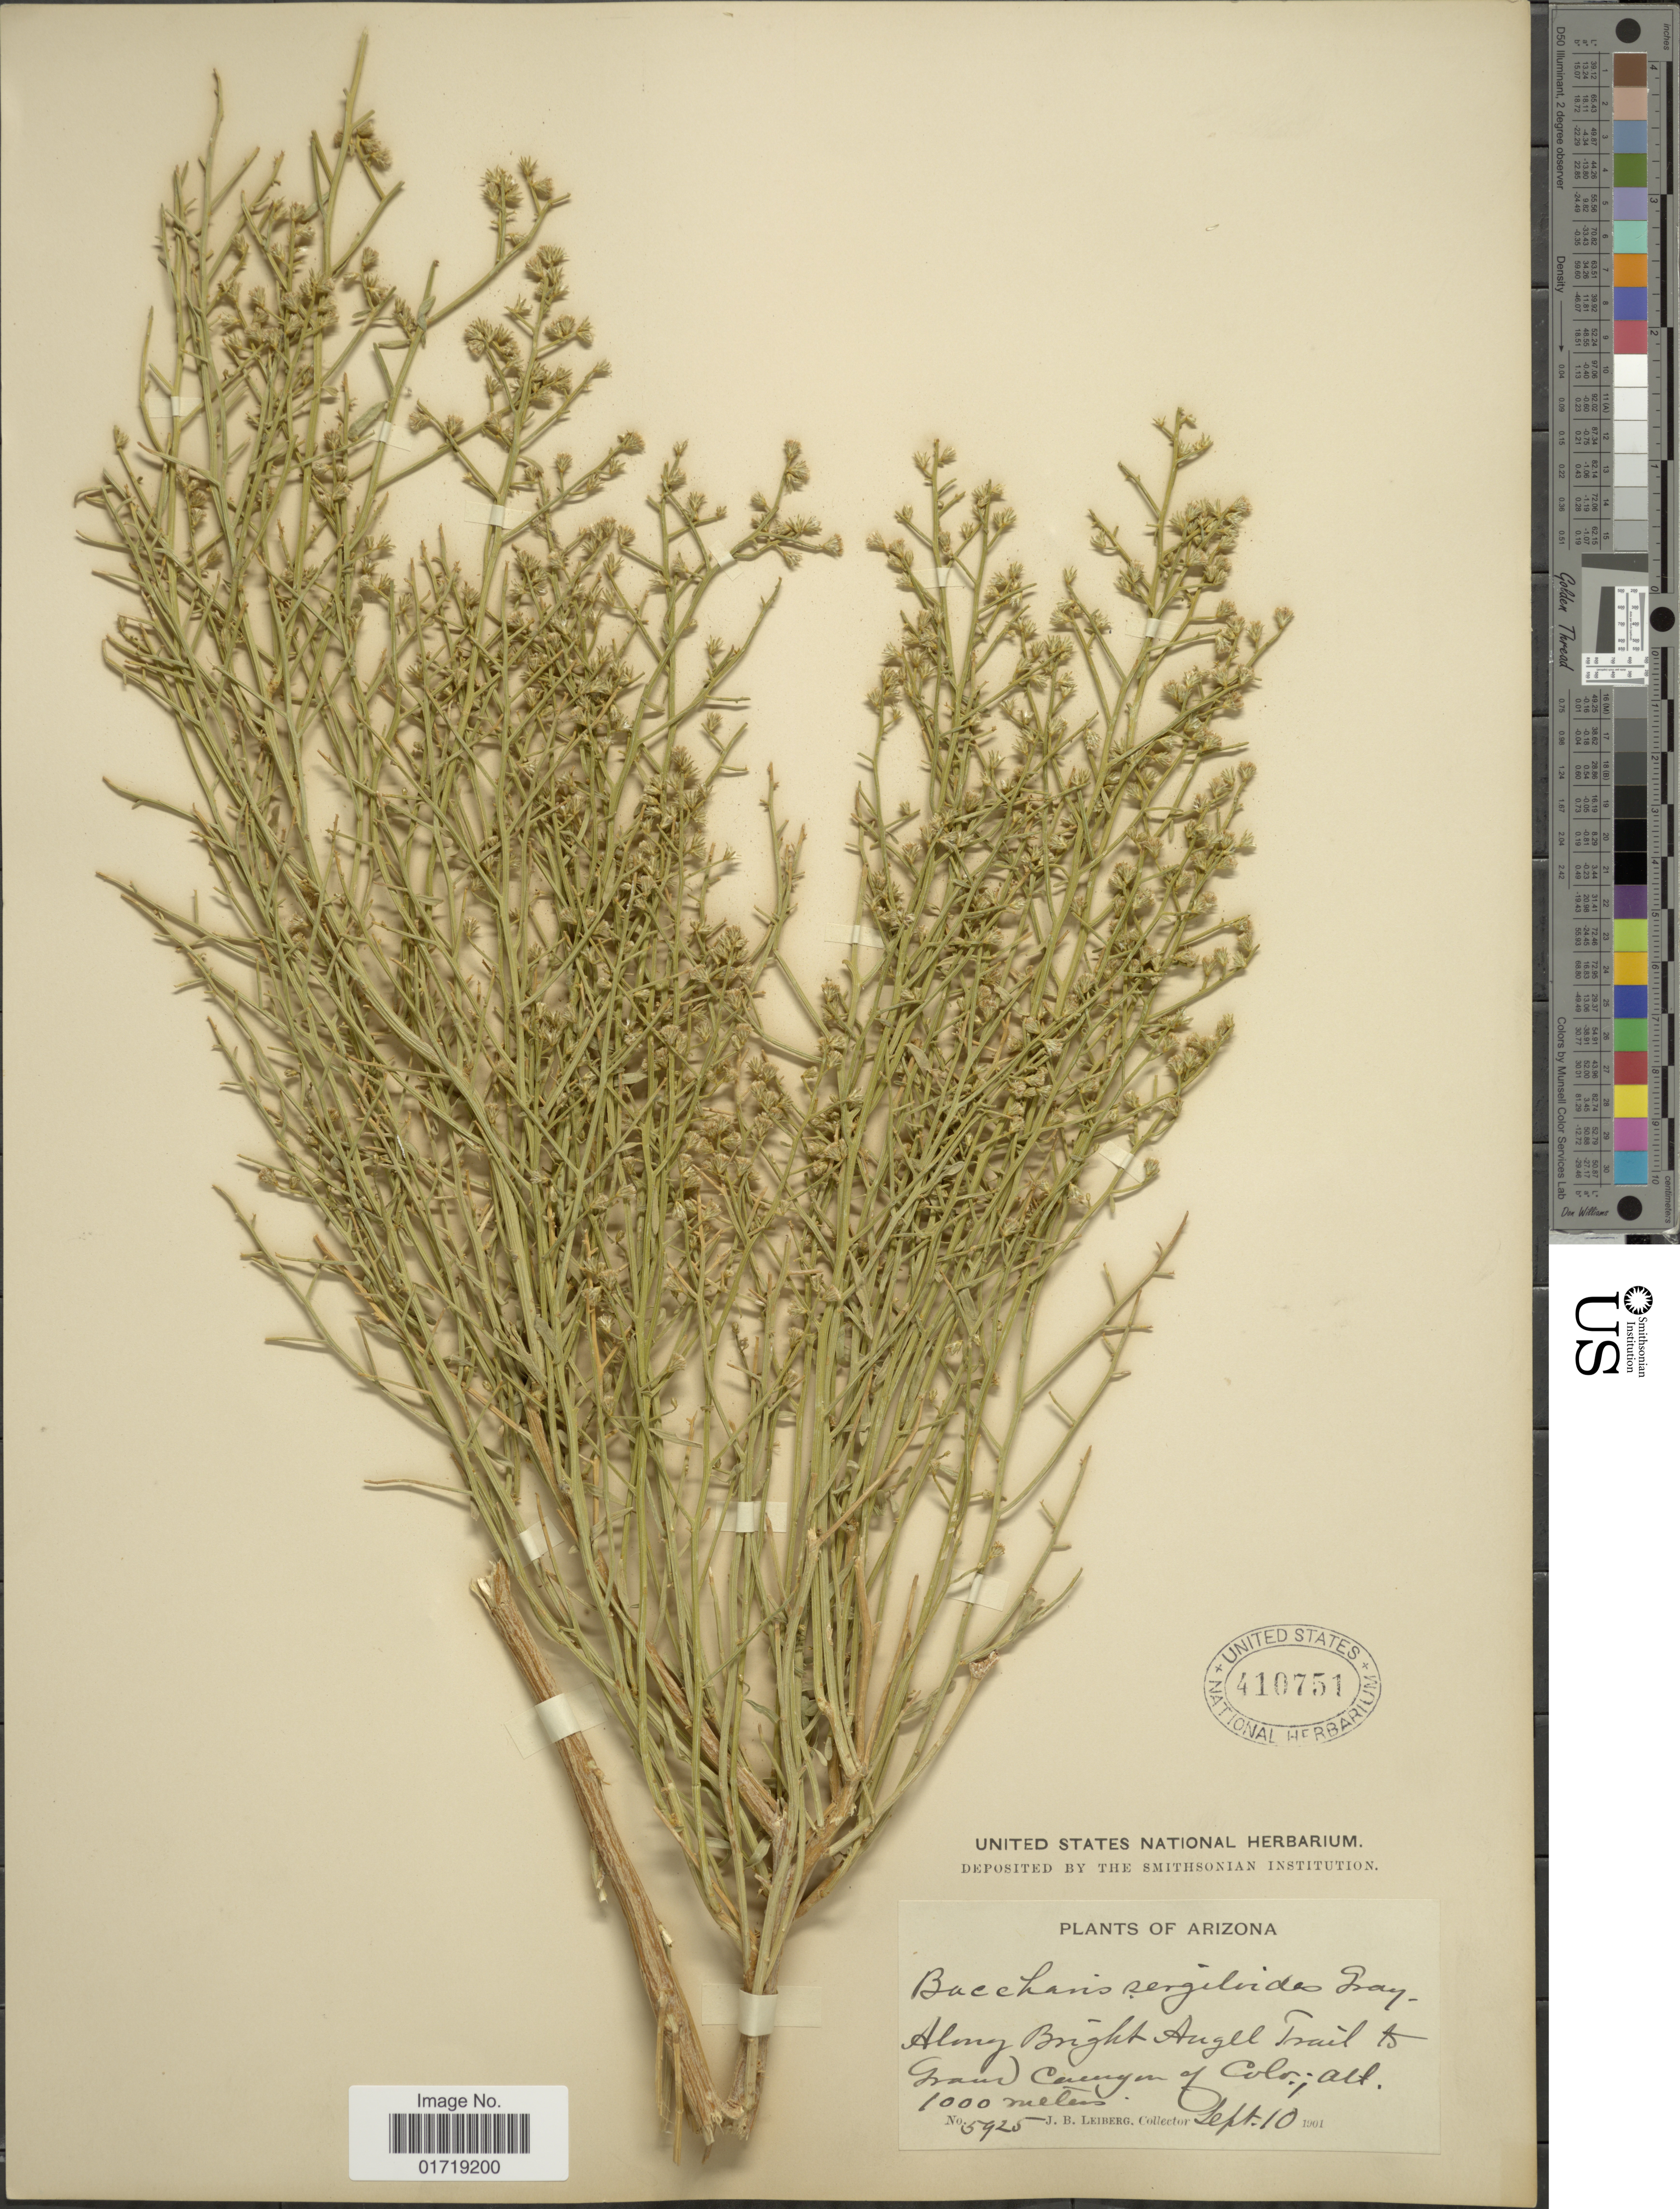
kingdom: Plantae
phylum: Tracheophyta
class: Magnoliopsida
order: Asterales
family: Asteraceae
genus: Baccharis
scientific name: Baccharis sergiloides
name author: A. Gray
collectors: J. B. Leiberg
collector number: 5925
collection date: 1901-09-10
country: United States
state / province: Arizona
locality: Along Bright Augll Trail at Grand Canyon of Colo.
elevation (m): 1000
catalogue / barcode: US 410751